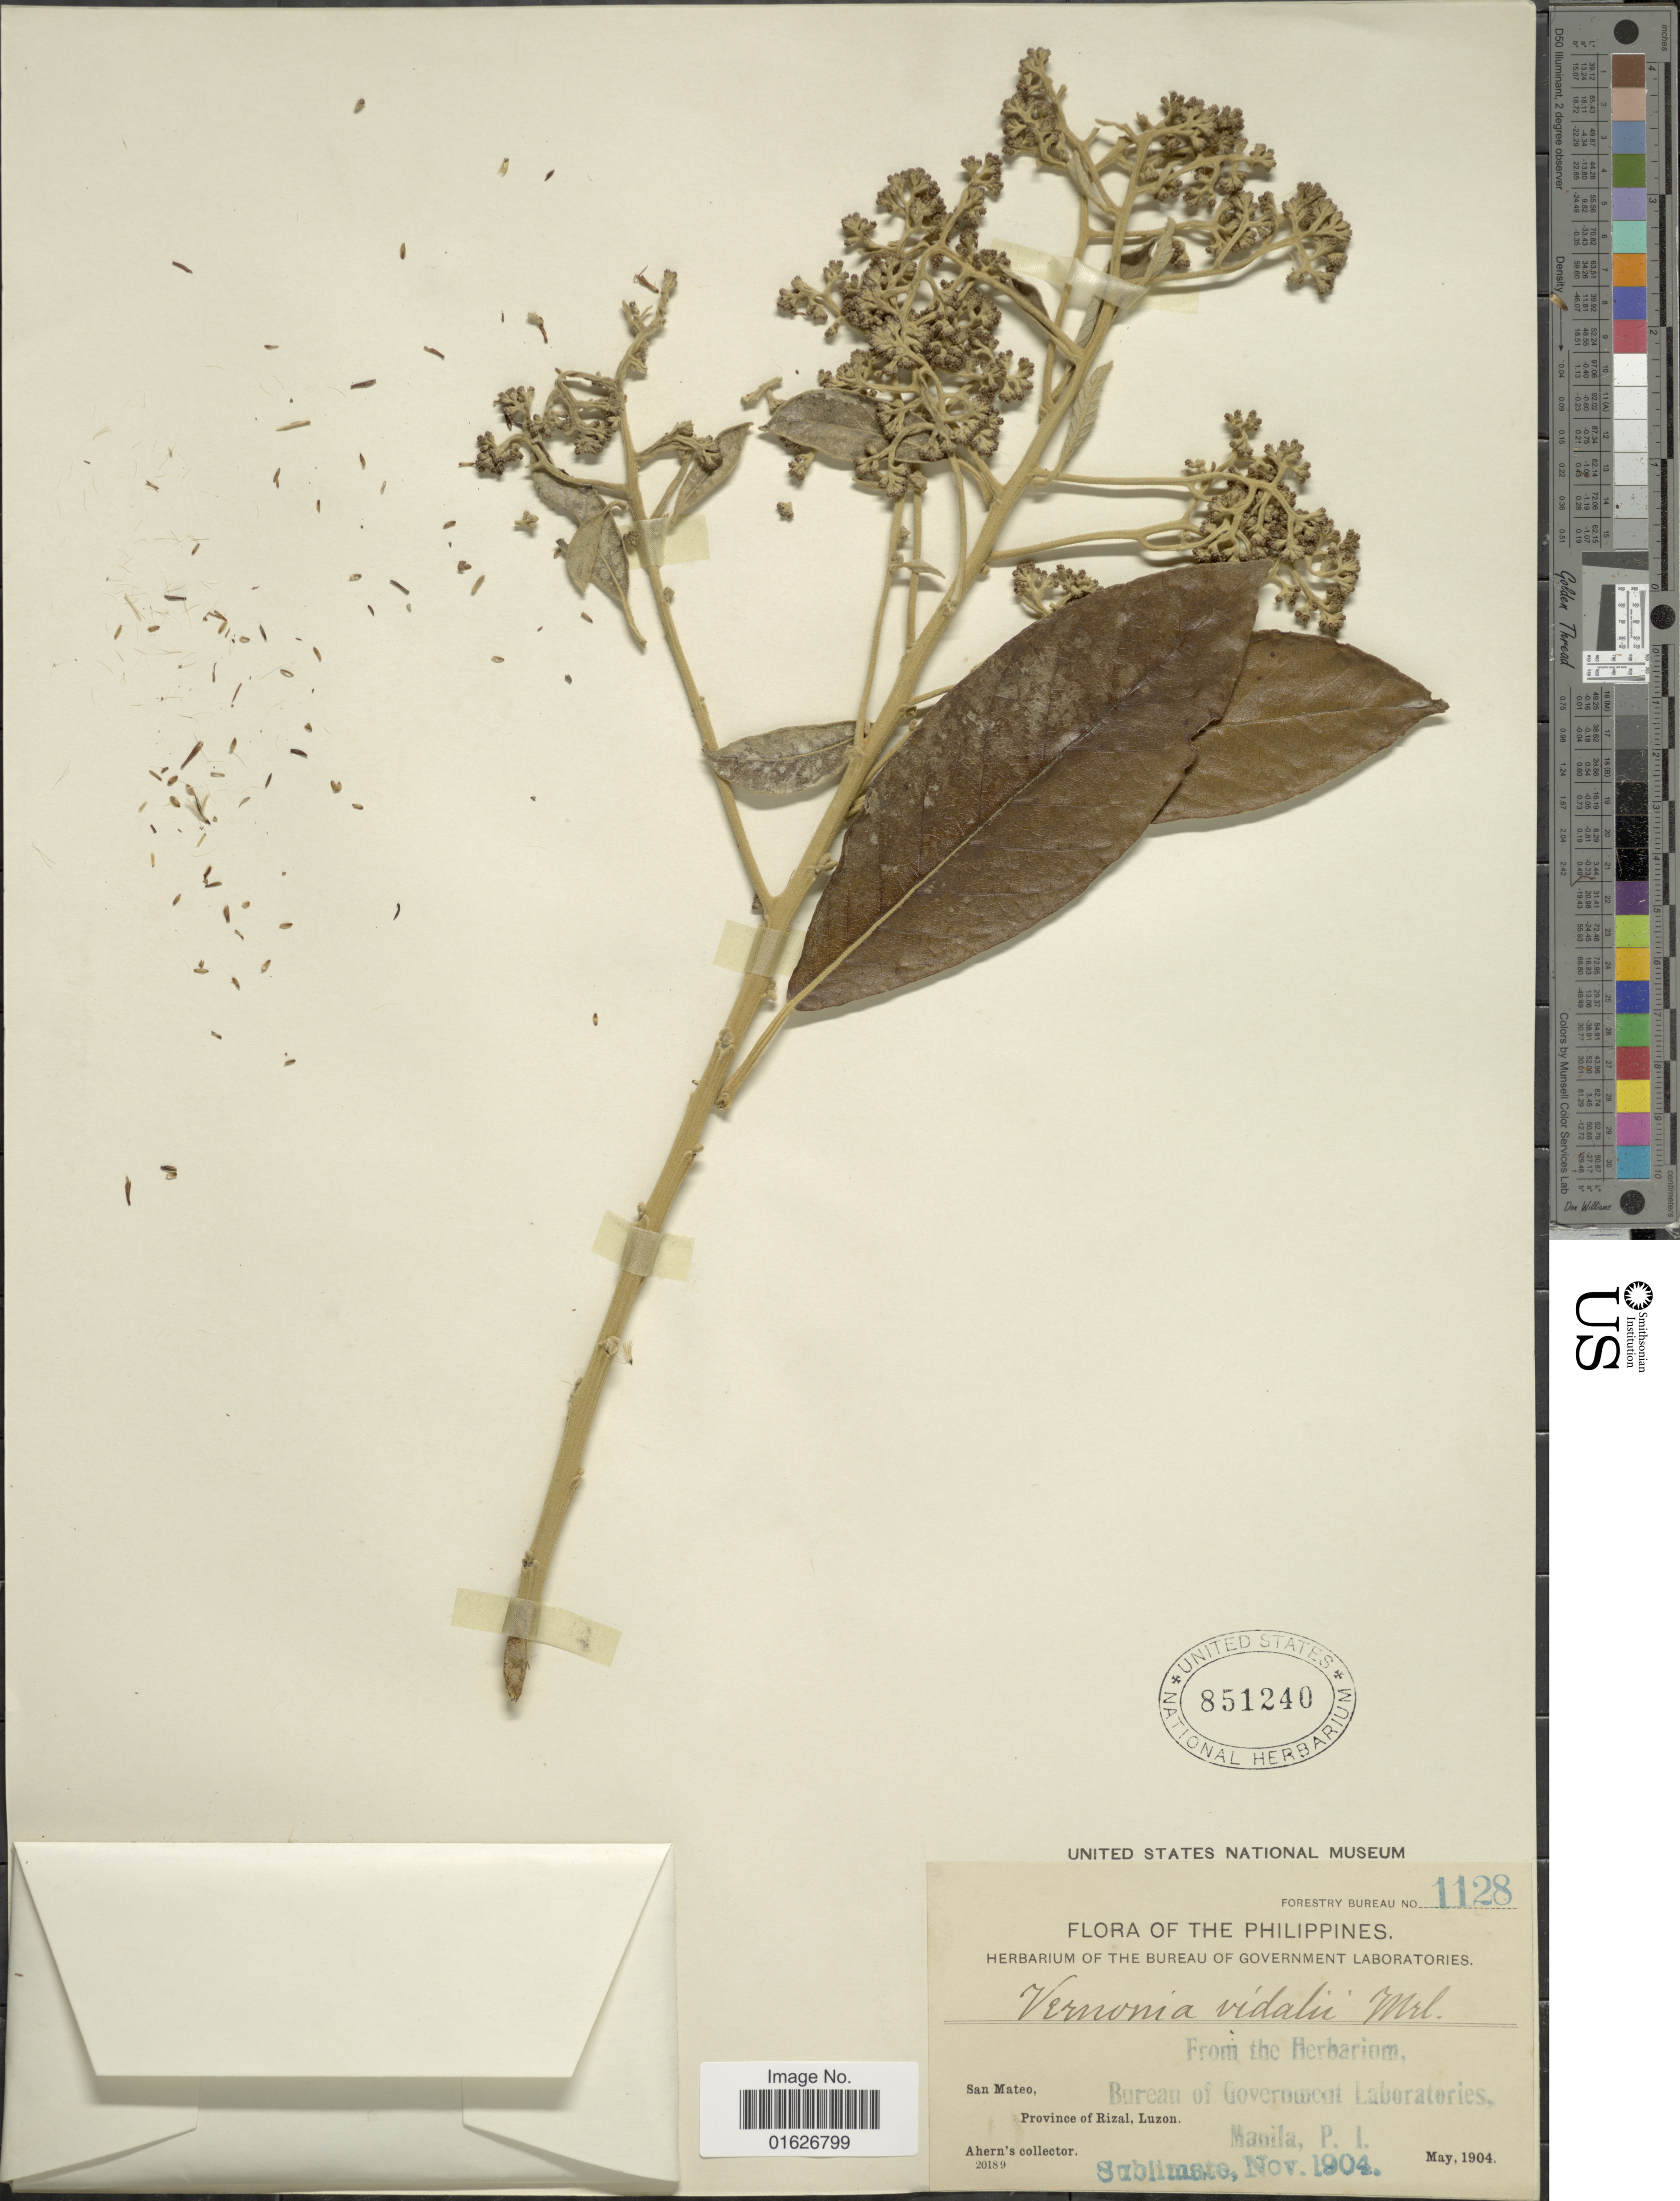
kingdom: Plantae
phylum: Tracheophyta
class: Magnoliopsida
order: Asterales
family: Asteraceae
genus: Strobocalyx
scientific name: Strobocalyx vidalii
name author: (G. Merr.) H. Rob.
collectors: Ahern's collector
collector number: Forestry Bureau 1128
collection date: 1904-05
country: Philippines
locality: San Mateo, Privonce of Rizal, Luzon.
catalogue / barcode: US 851240